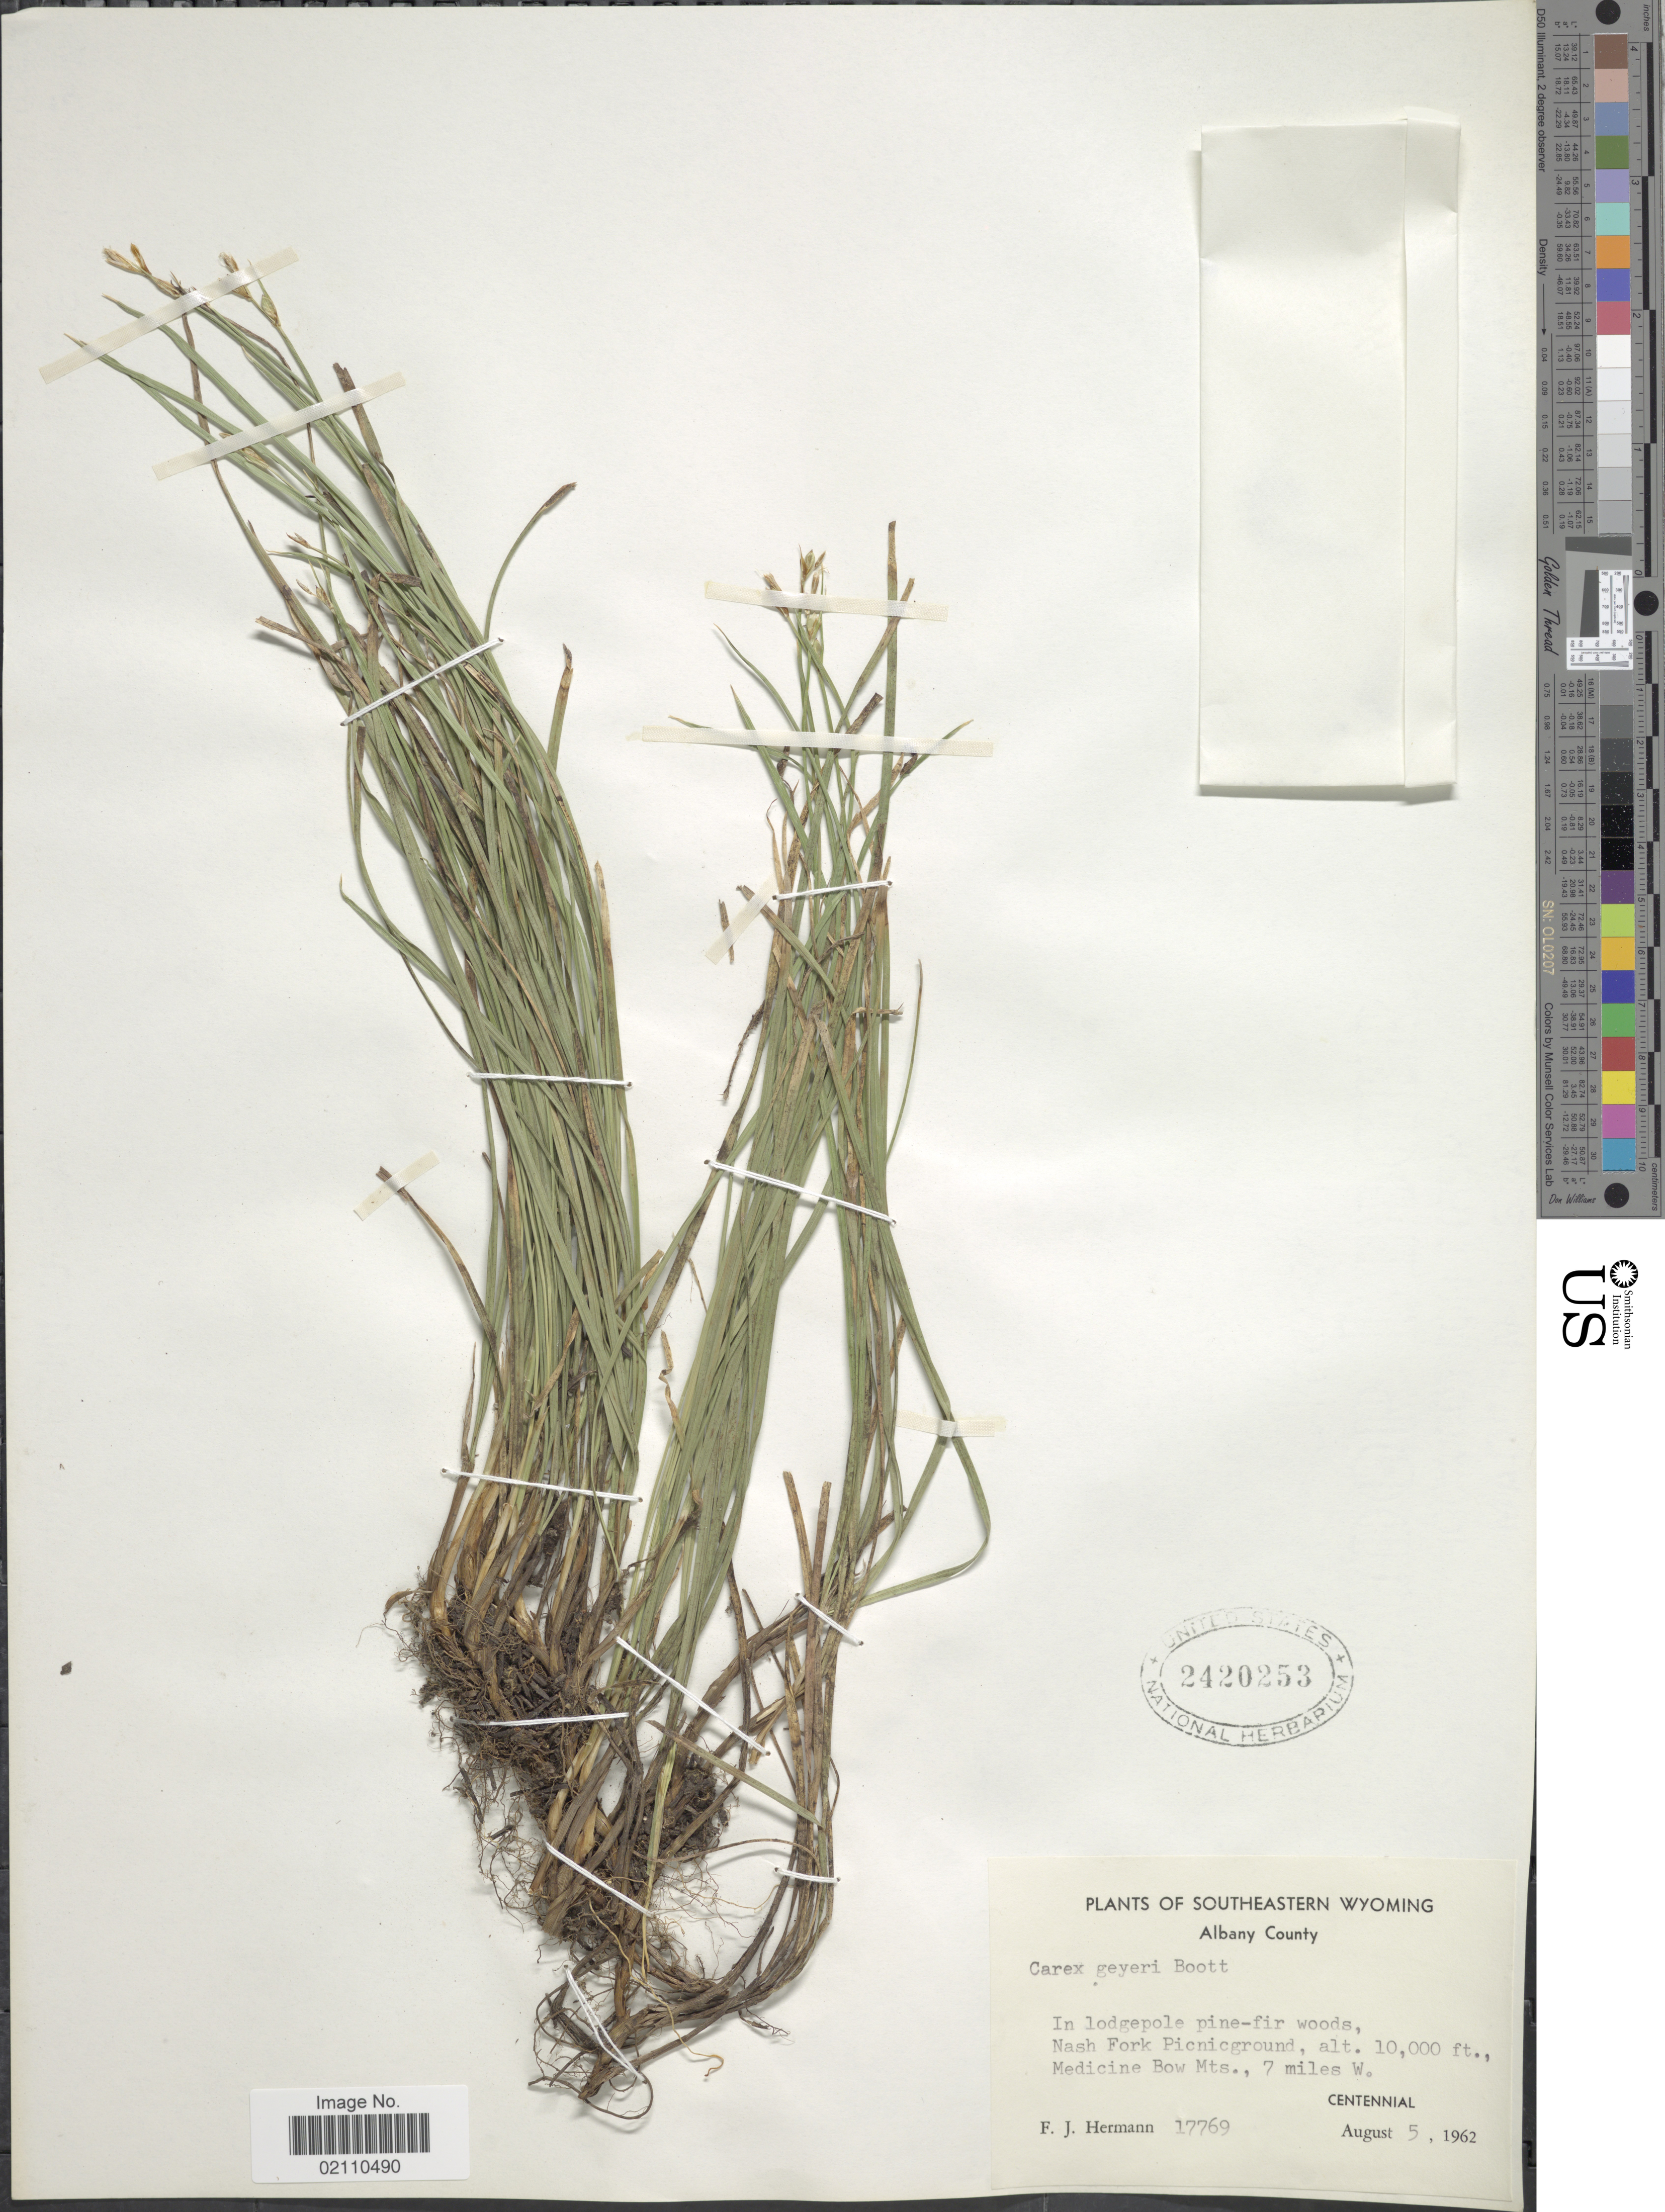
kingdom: Plantae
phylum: Tracheophyta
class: Liliopsida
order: Poales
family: Cyperaceae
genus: Carex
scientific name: Carex geyeri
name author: Boott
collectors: F. J. Hermann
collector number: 17769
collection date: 1962-08-05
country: United States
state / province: Wyoming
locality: Nash Fork Picnicground, Medicine Bow Mts., 7 miles W. Centennial, Albany County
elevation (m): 3048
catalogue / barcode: US 2420253